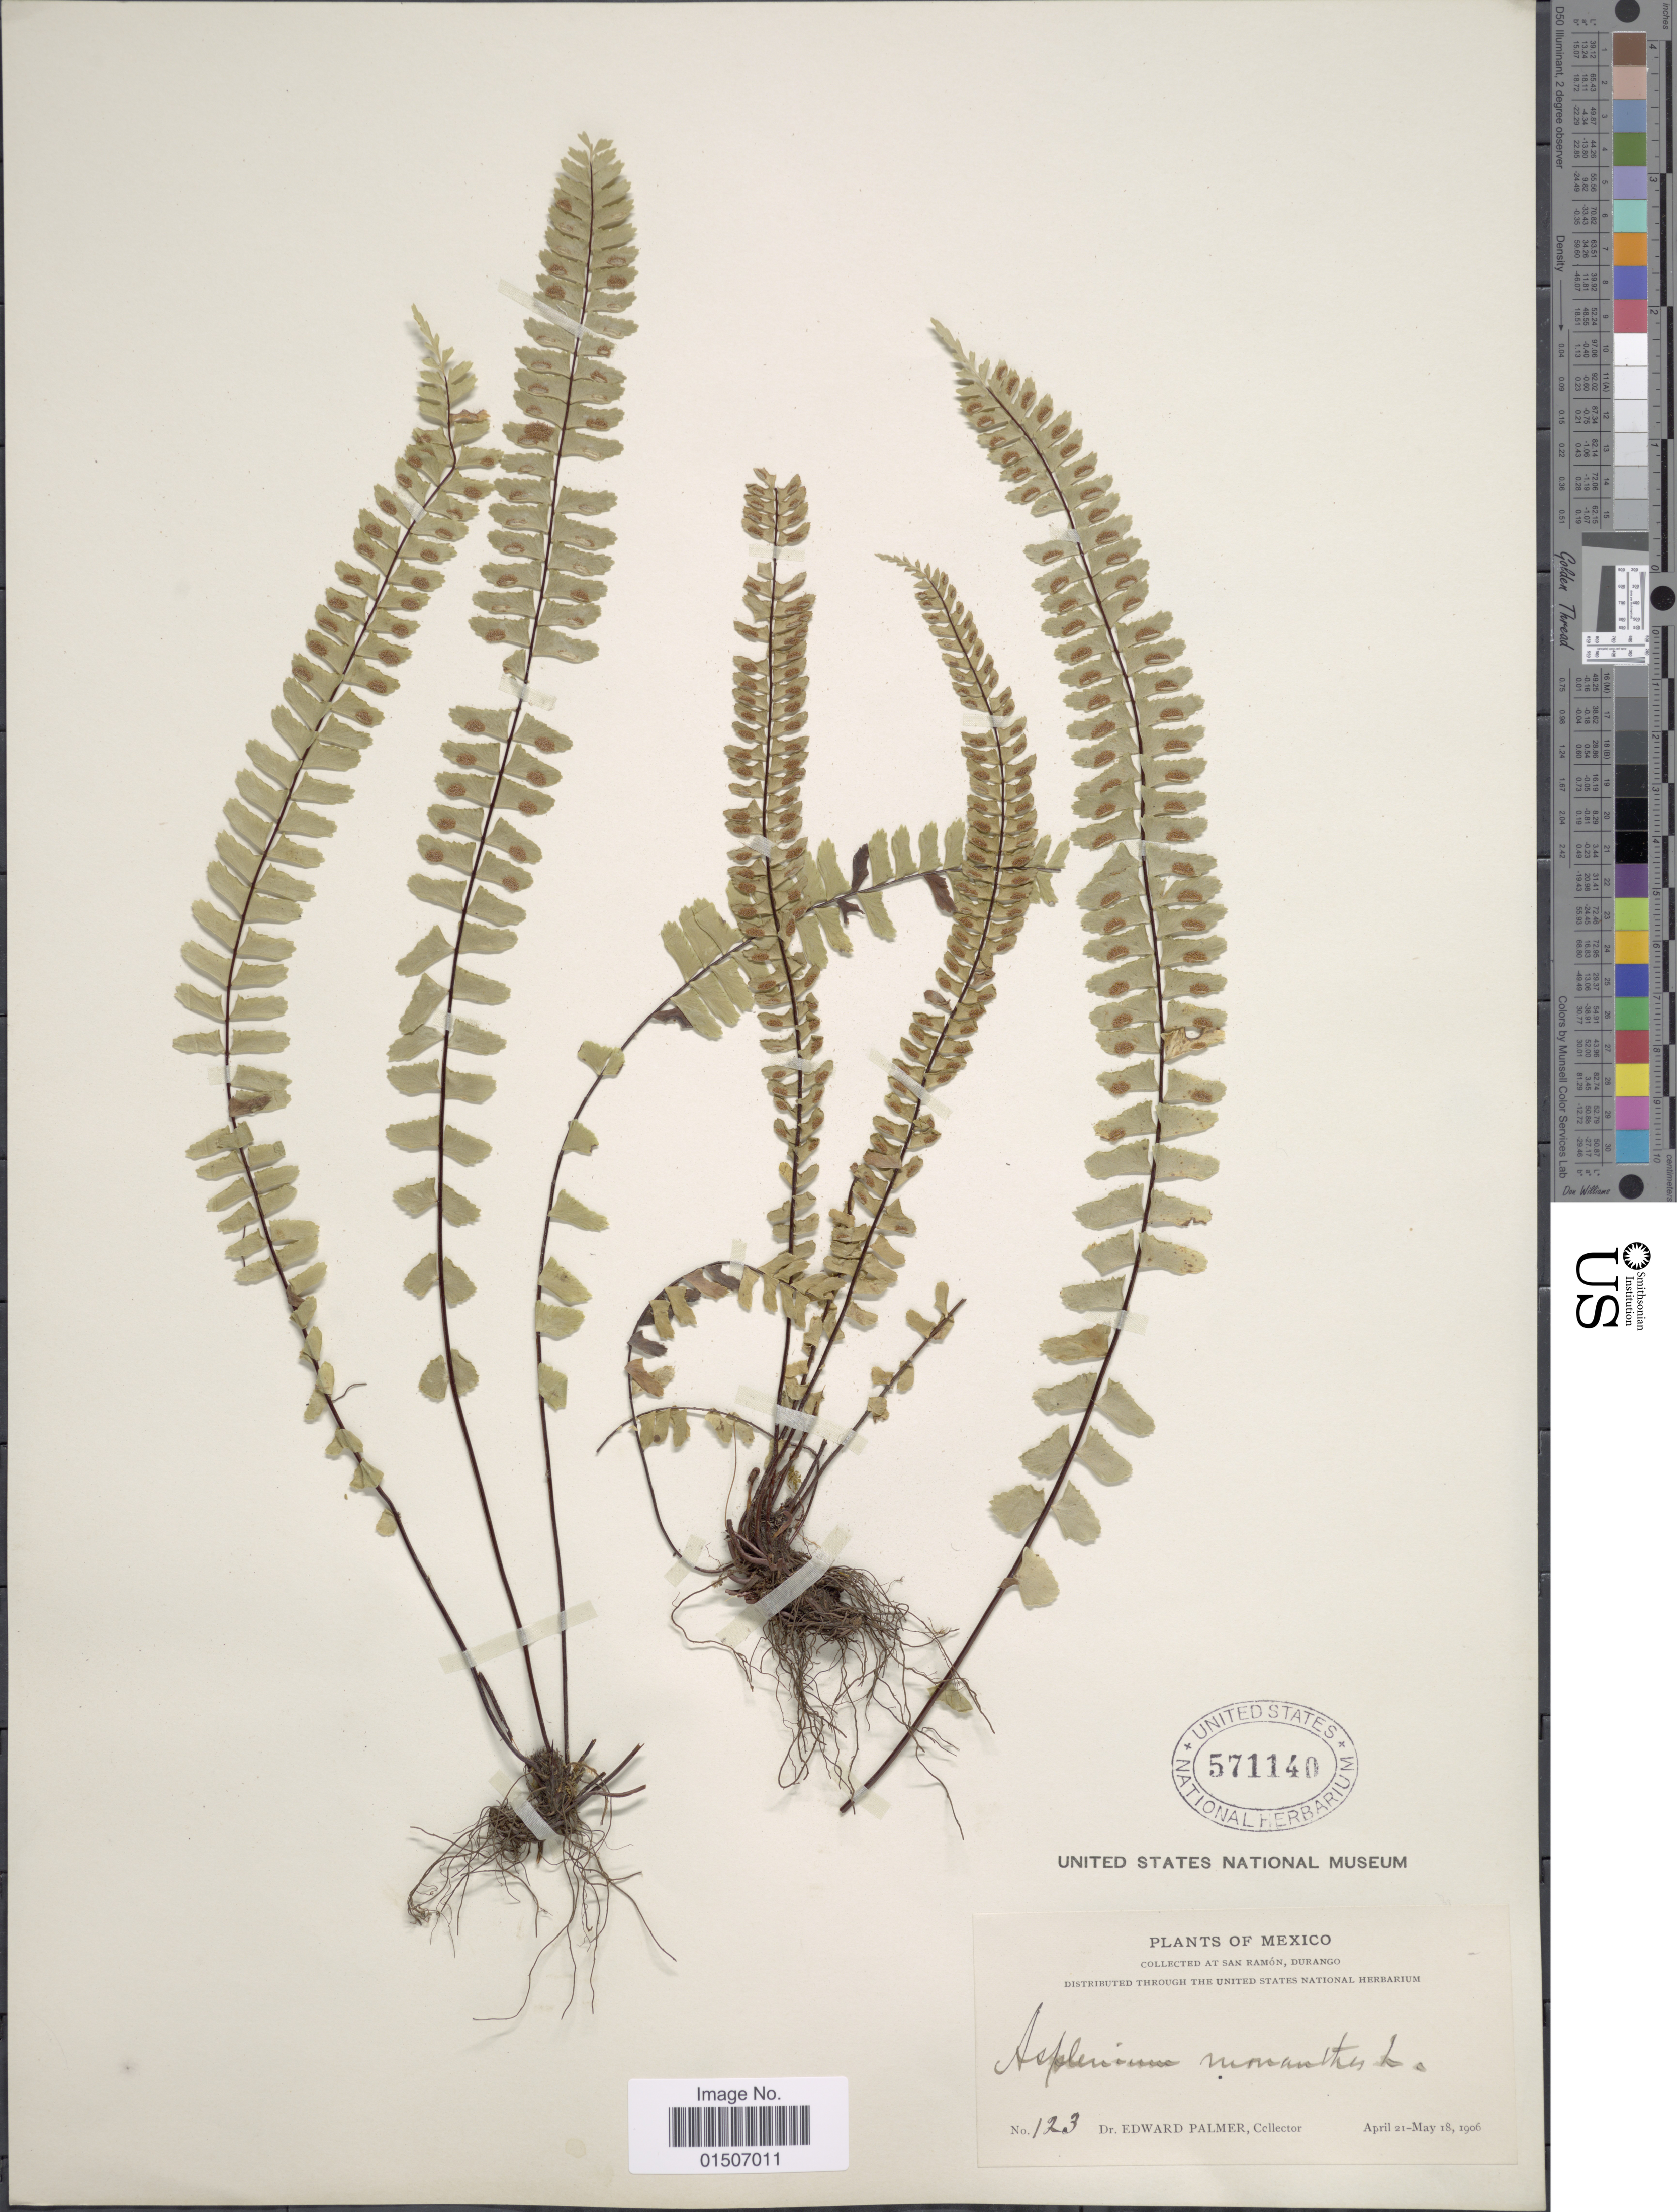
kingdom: Plantae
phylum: Tracheophyta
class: Polypodiopsida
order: Polypodiales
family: Aspleniaceae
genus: Asplenium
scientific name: Asplenium monanthes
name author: L.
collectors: E. Palmer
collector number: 123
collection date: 1906-04-21/1906-05-18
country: Mexico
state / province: Durango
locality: At San Ramón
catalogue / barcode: US 571140